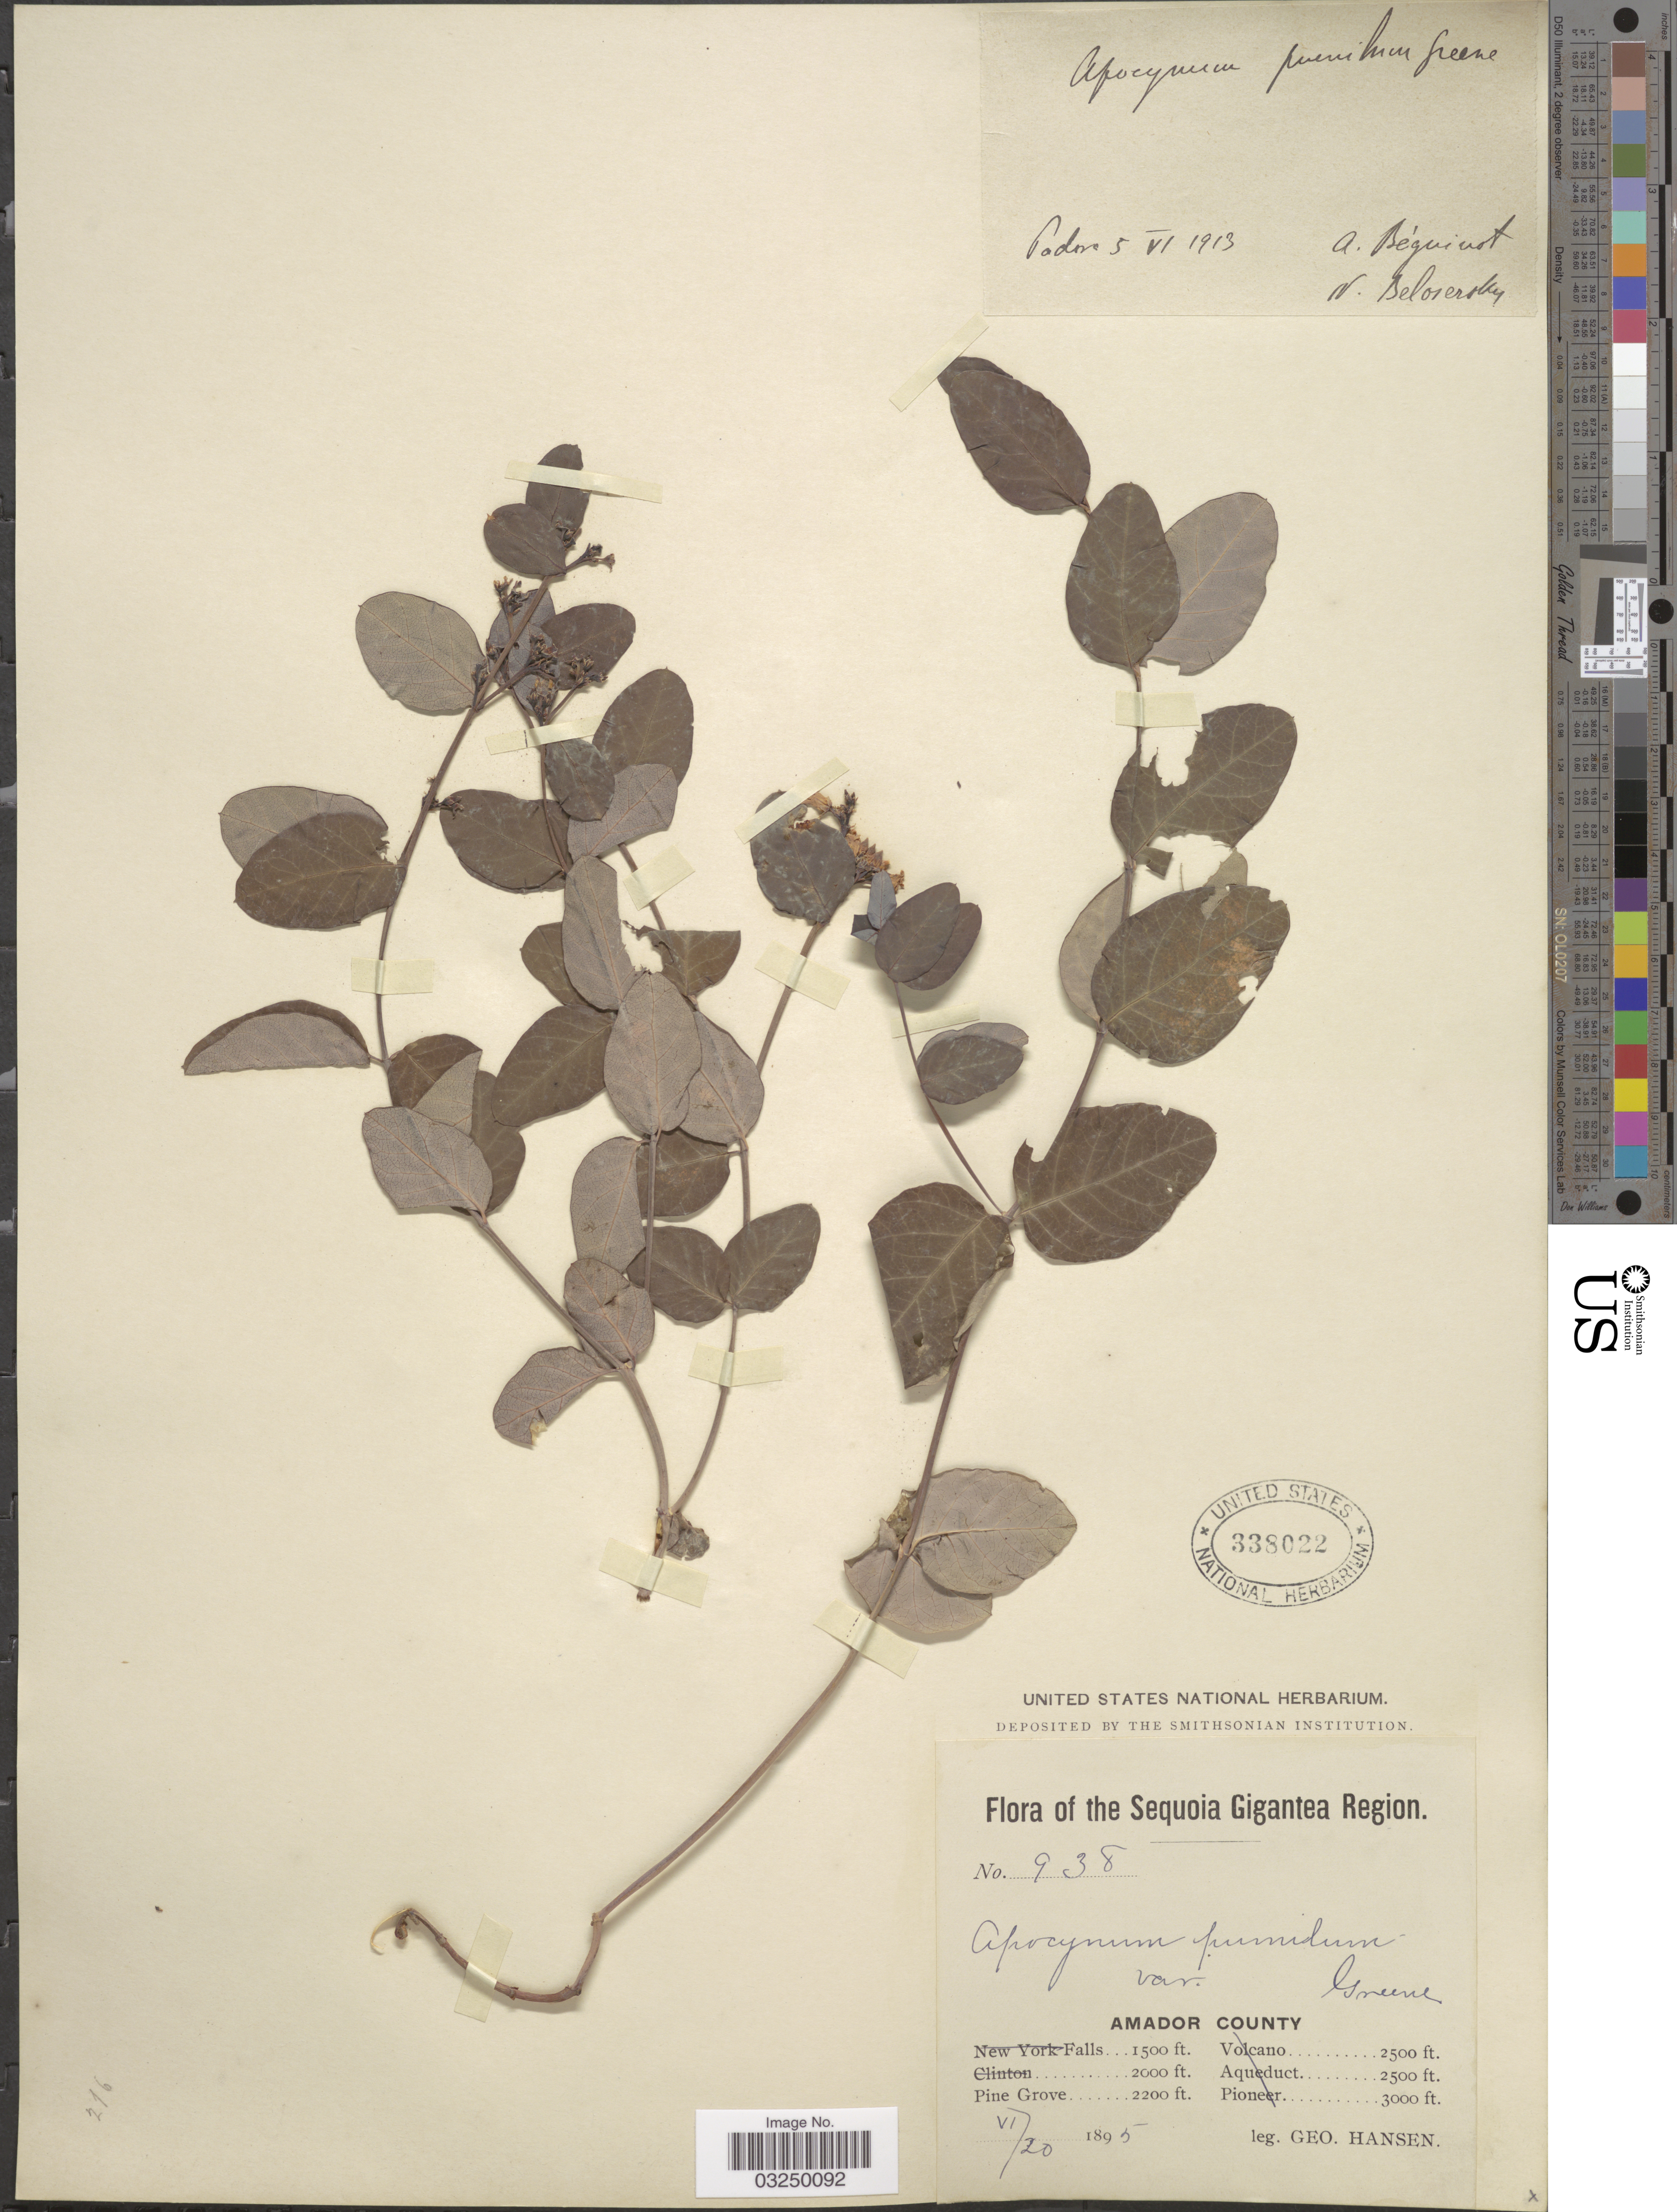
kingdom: Plantae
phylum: Tracheophyta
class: Magnoliopsida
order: Gentianales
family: Apocynaceae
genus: Apocynum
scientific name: Apocynum pumilum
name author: (A. Gray) Greene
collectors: G. Hansen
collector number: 938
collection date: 1895-06-20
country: United States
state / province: California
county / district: Amador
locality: Sequoia Gigantea Region. Amador County. Pine Grove.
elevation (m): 671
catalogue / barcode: US 338022